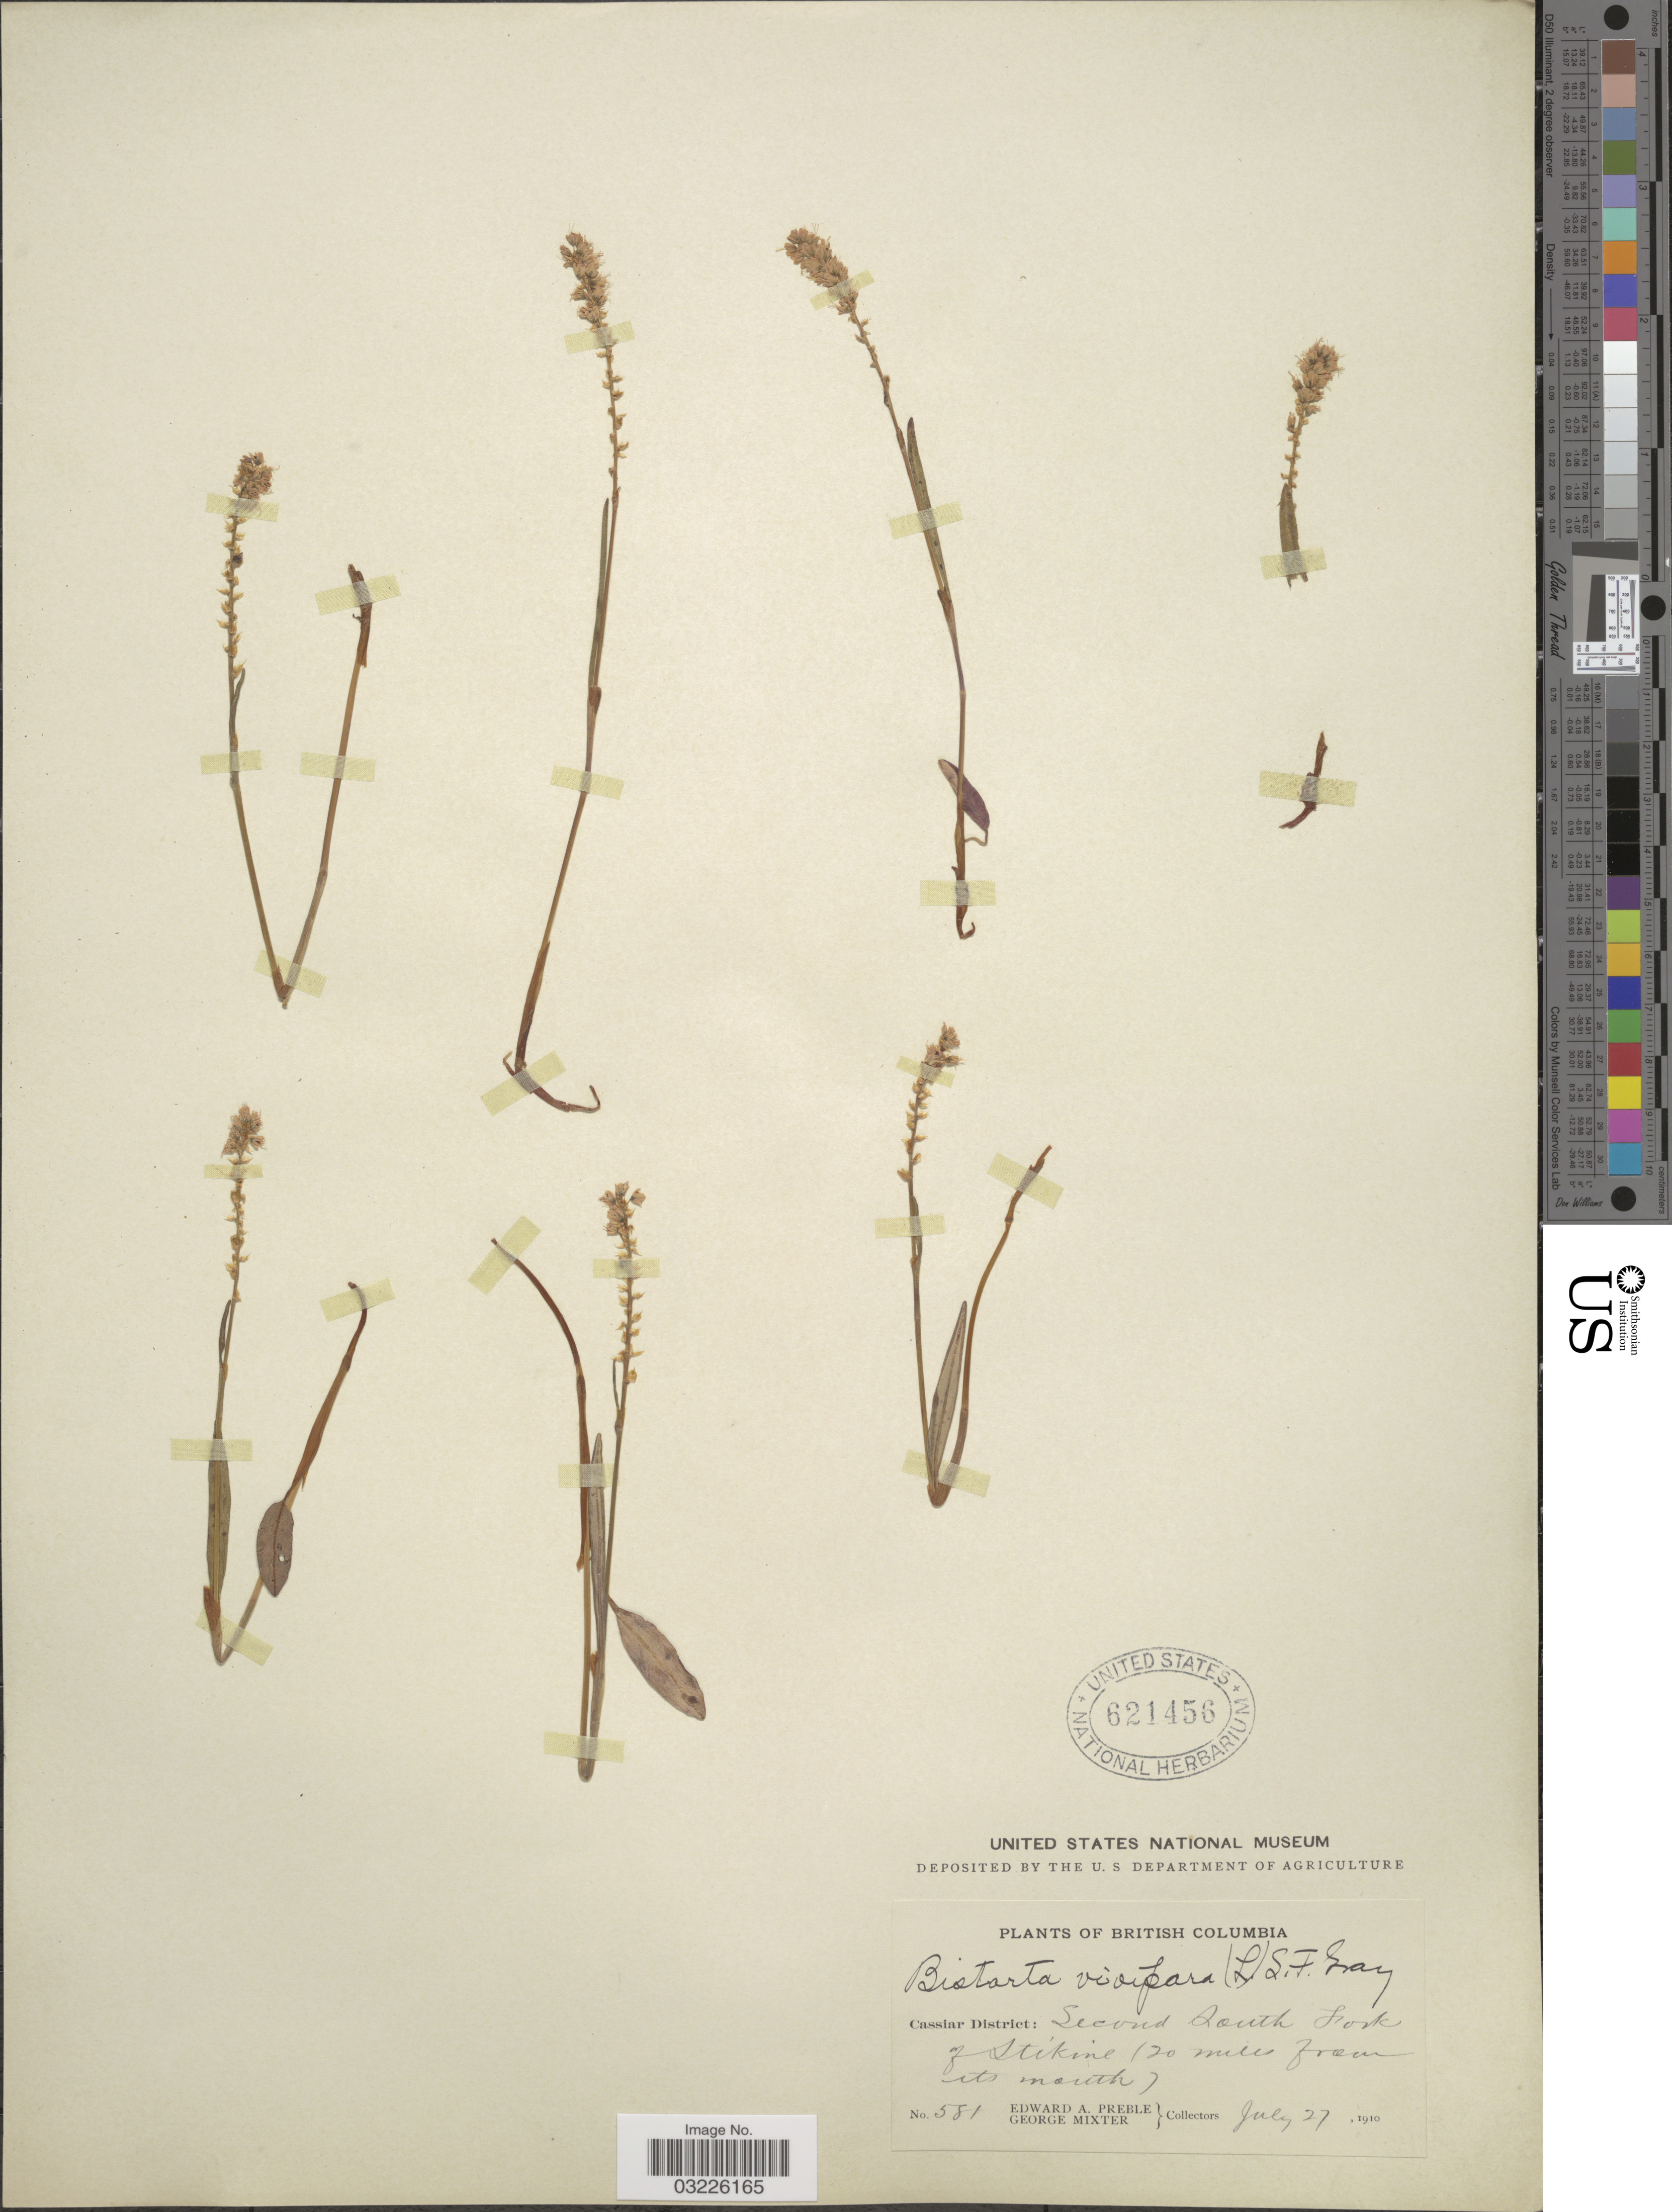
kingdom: Plantae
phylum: Tracheophyta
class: Magnoliopsida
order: Caryophyllales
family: Polygonaceae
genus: Bistorta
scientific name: Bistorta vivipara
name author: (L.) Delarbre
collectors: E. Preble & G. Mixter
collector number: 581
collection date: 1910-07-27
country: Canada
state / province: British Columbia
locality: Cassiar District: Second South Fork of Stikine (20 miles from its mouth).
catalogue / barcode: US 621456